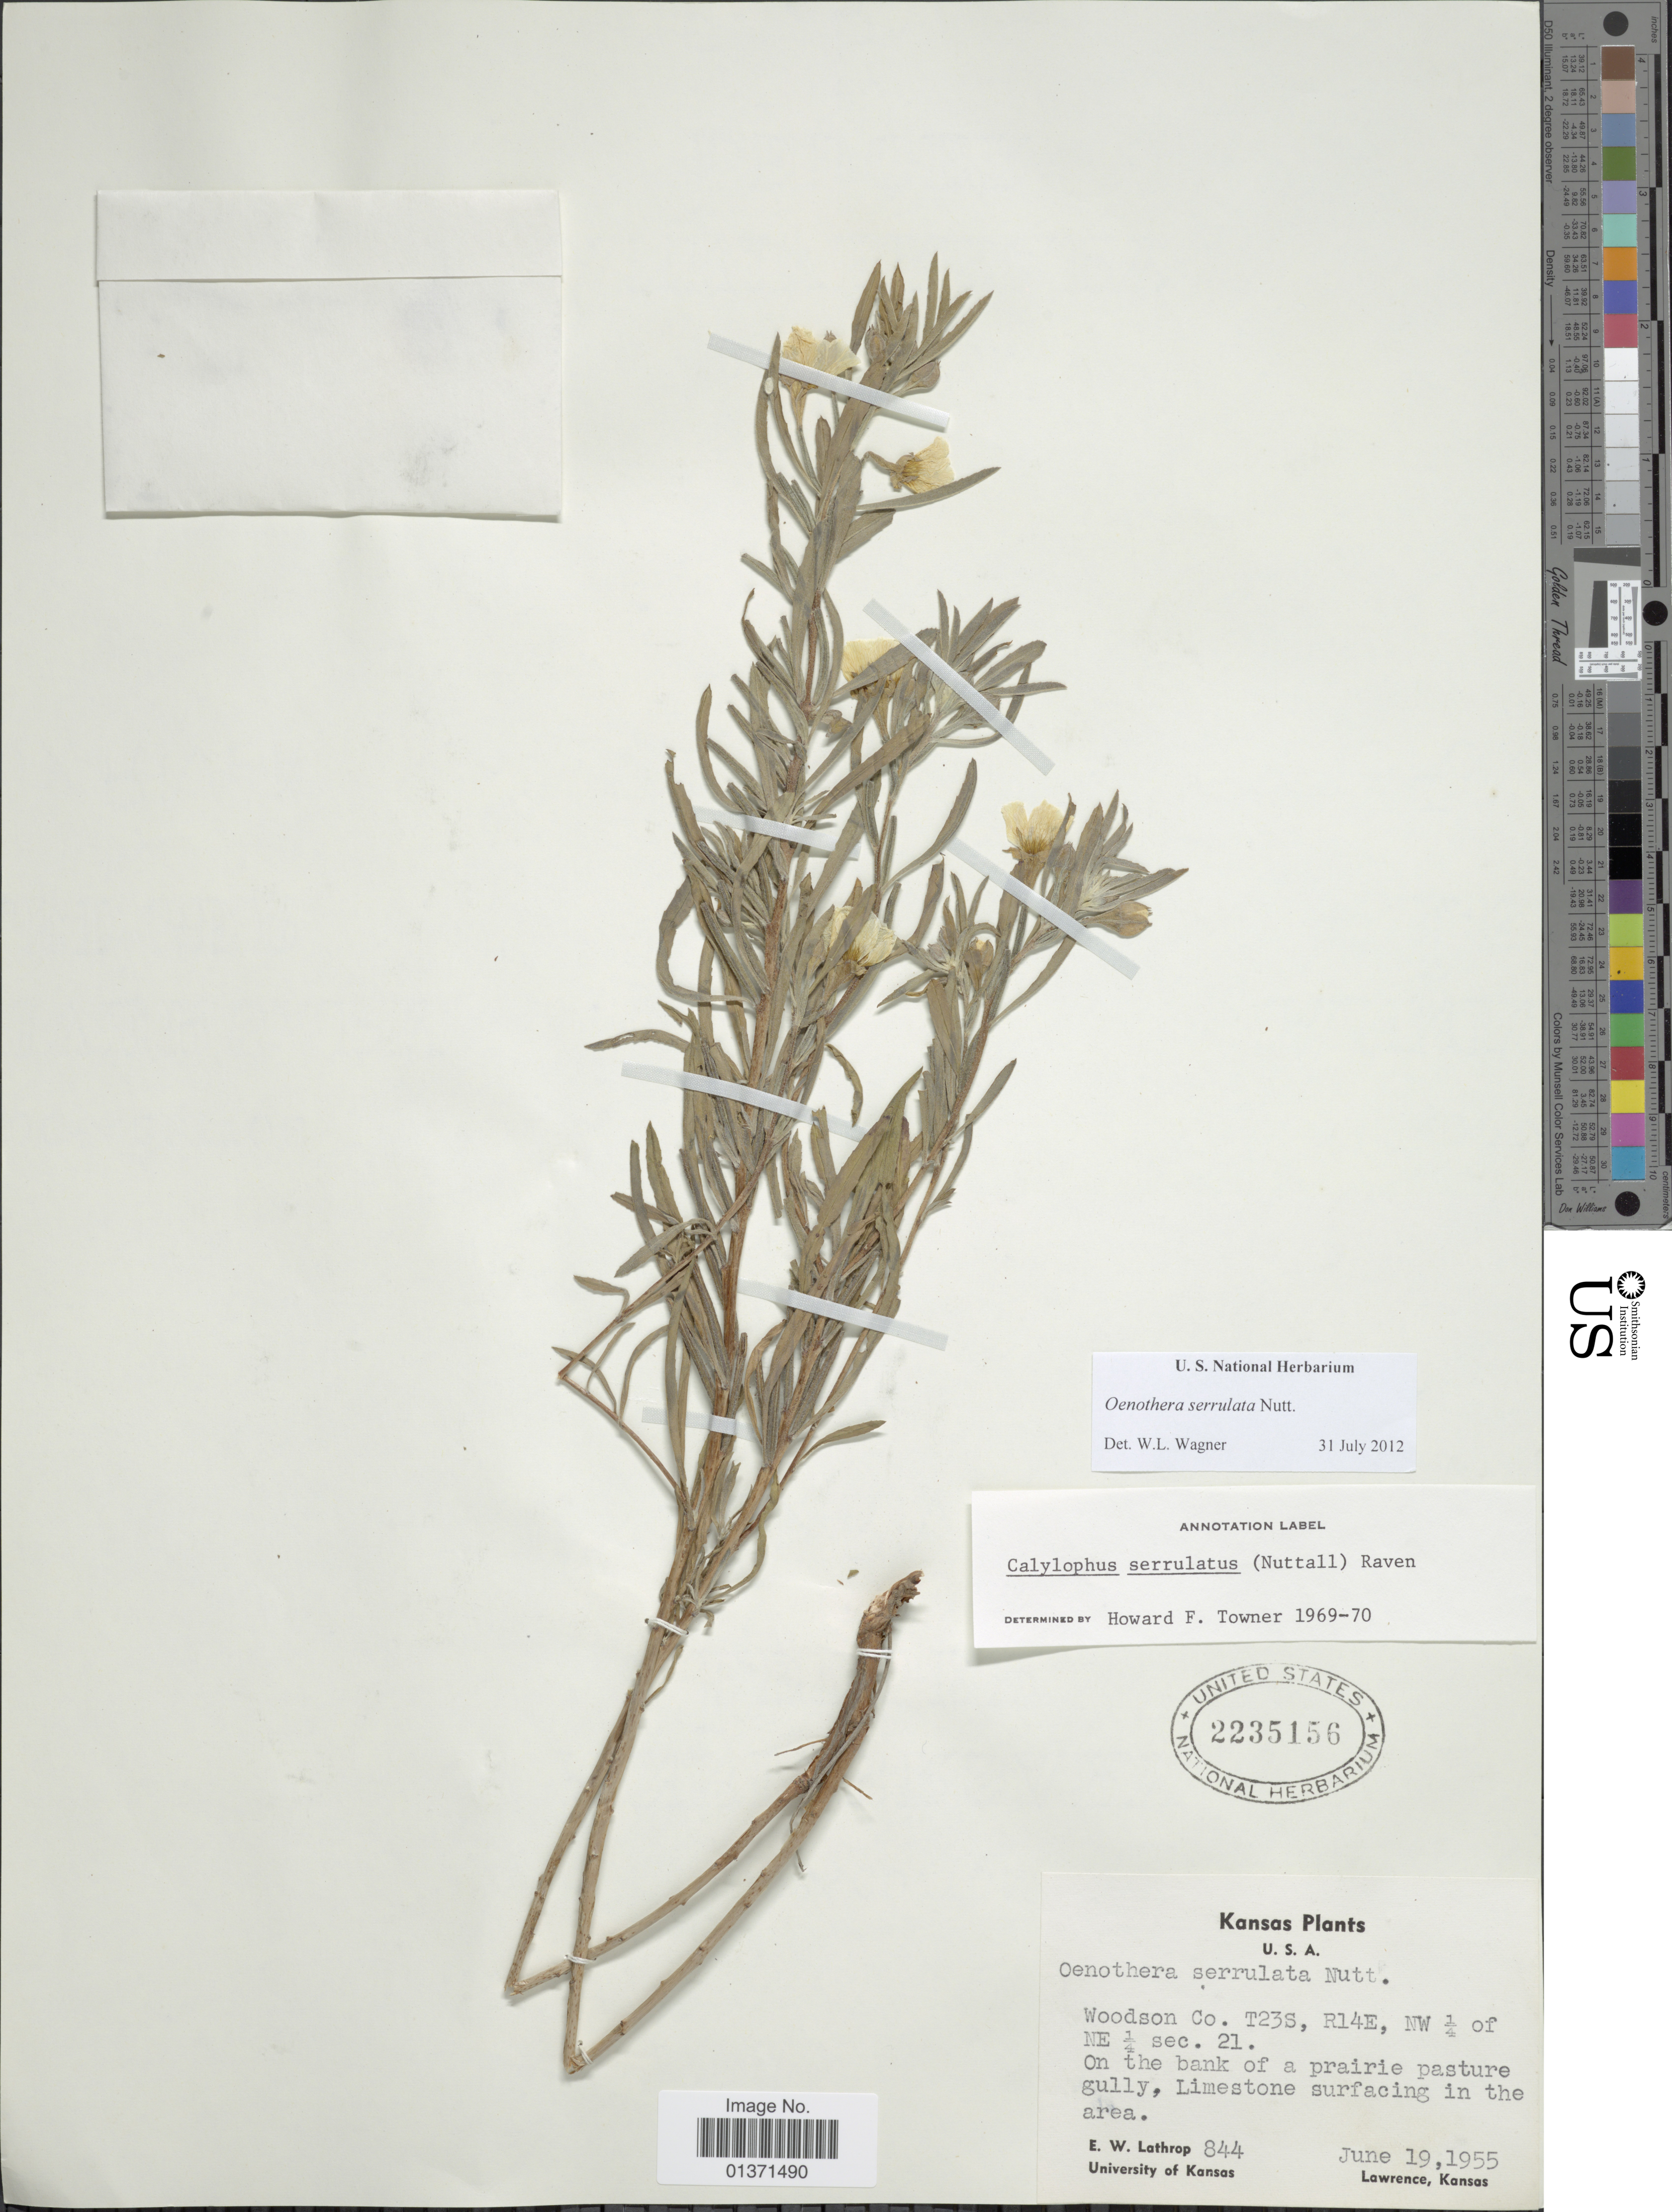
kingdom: Plantae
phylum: Tracheophyta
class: Magnoliopsida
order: Myrtales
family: Onagraceae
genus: Oenothera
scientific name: Oenothera serrulata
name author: Nutt.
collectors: E. W. Lathrop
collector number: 844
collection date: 1955-06-19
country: United States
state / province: Kansas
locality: Woodson Co. T23S, R14E, NW ¼ of NE ¼ sec. 21, on the bank of a prairie pasture gully, Lawrence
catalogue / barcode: US 2235156